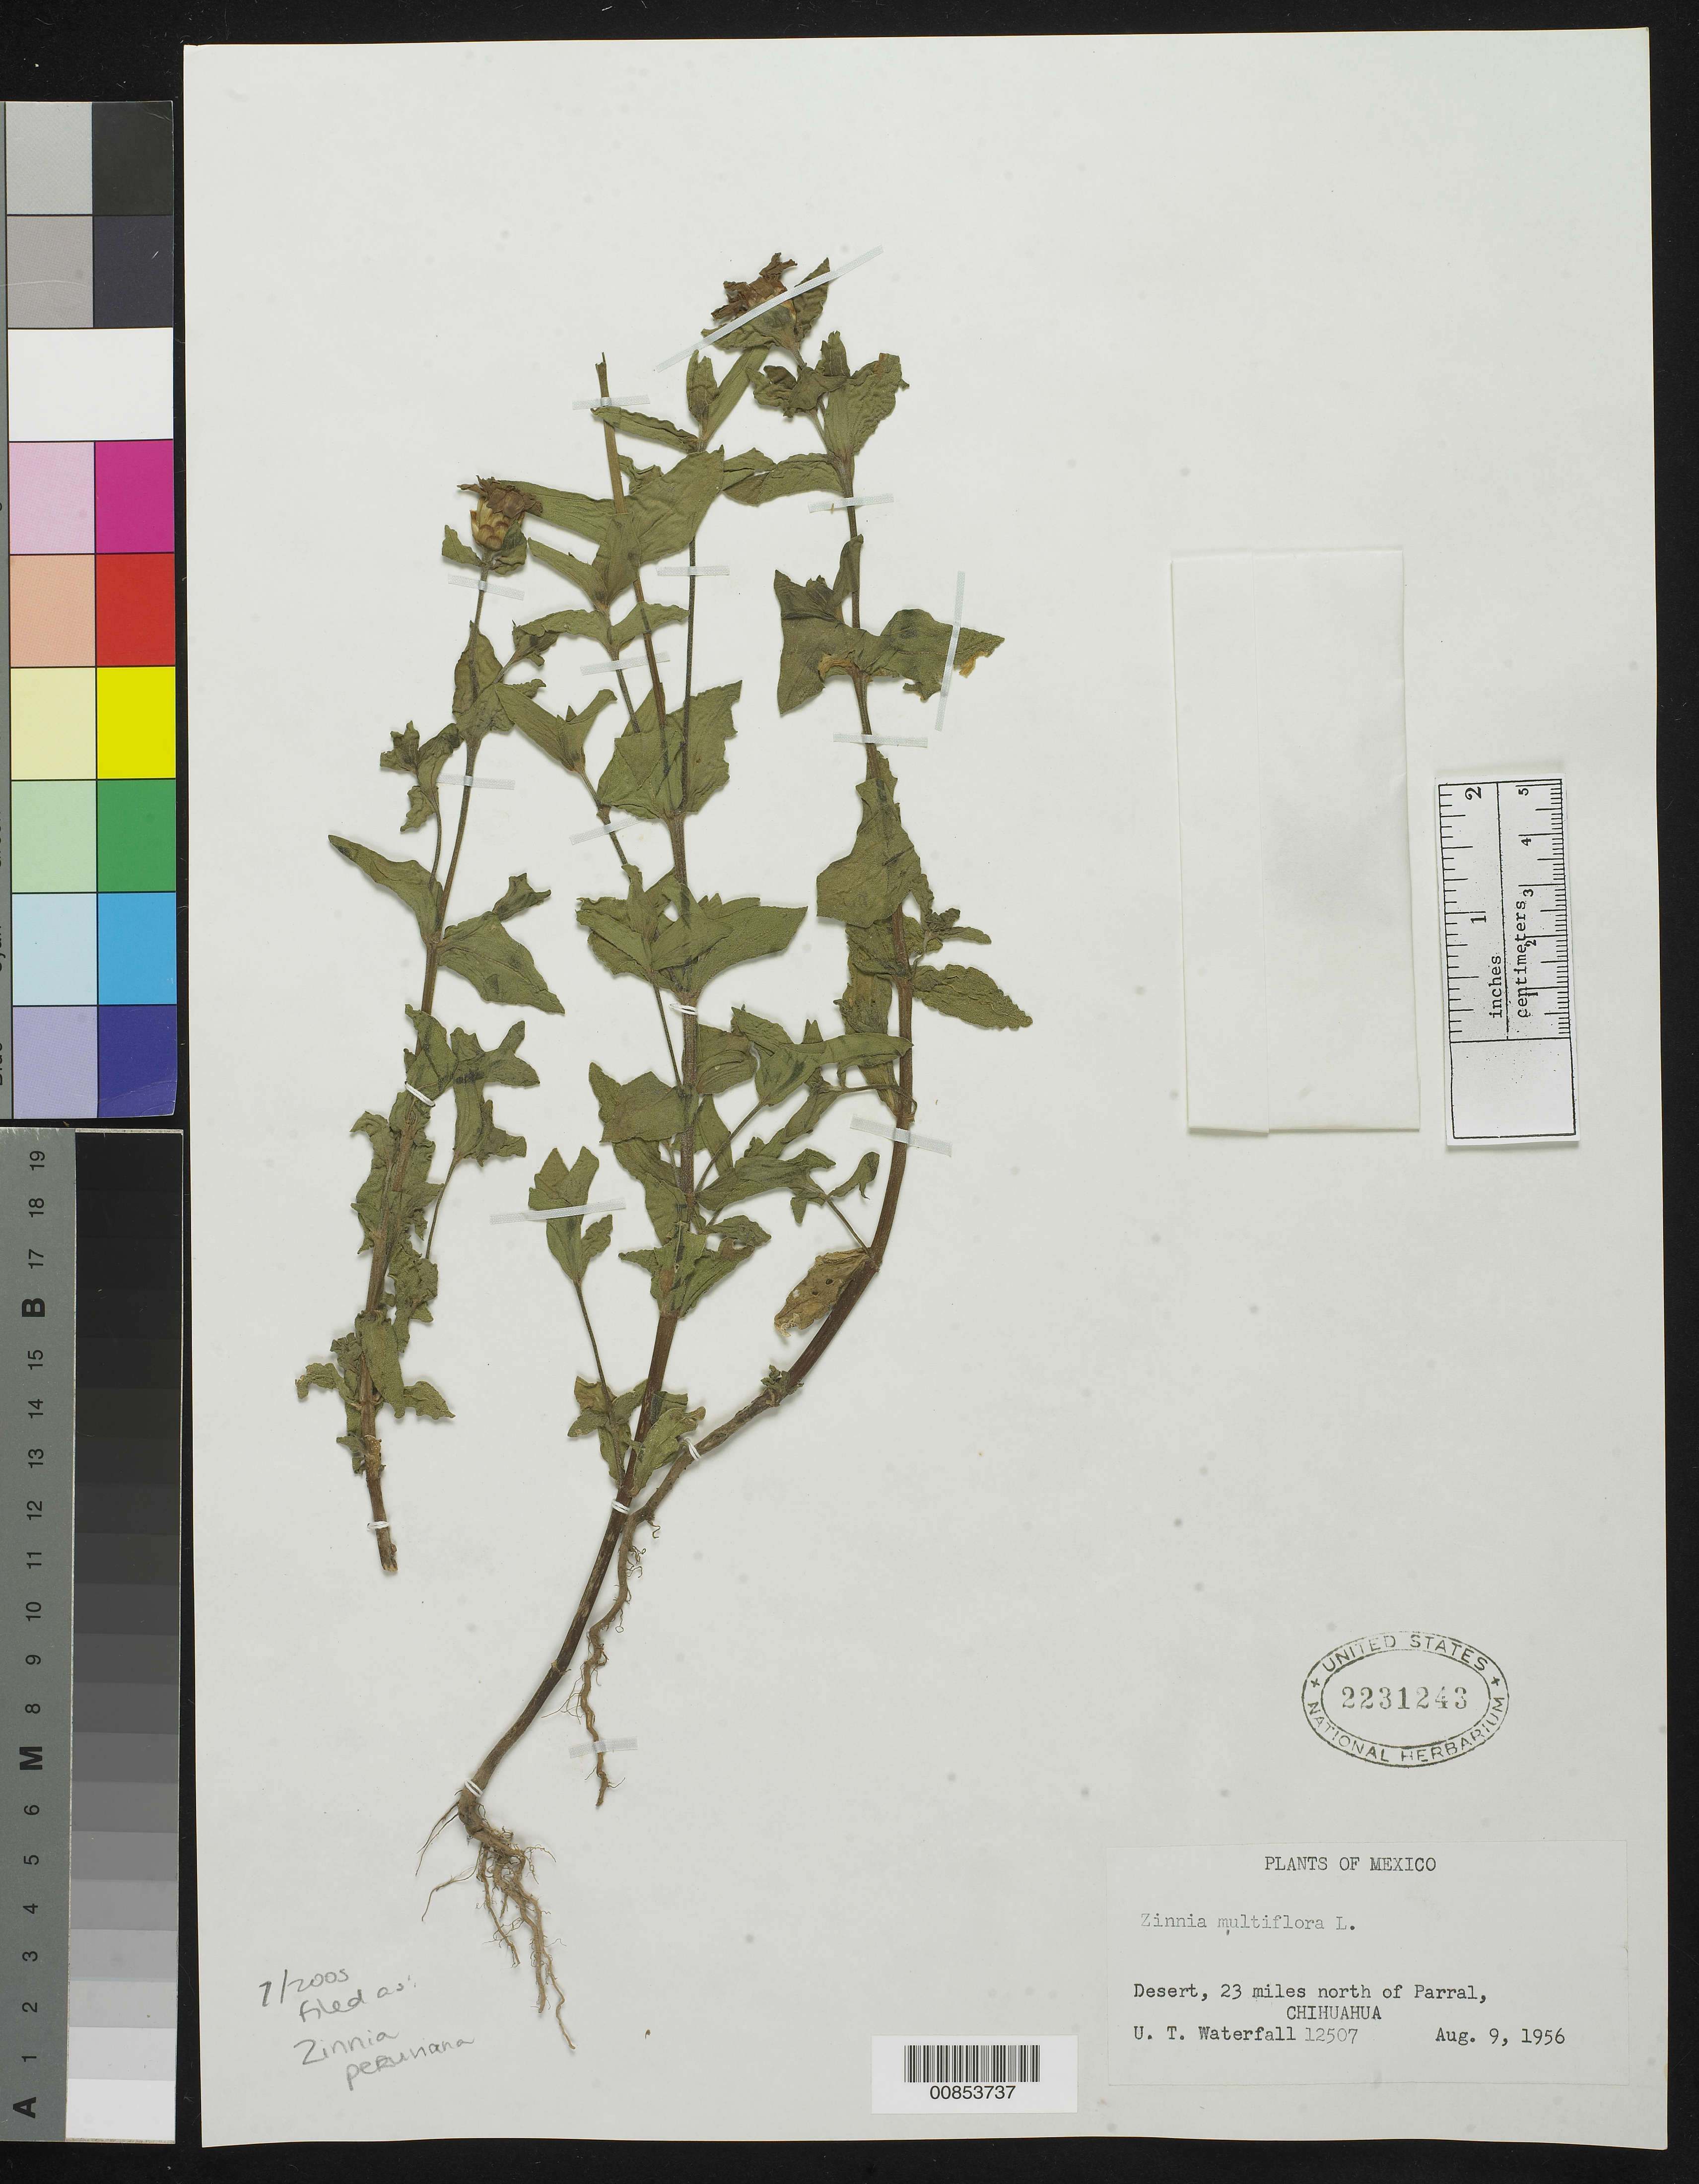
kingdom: Plantae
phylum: Tracheophyta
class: Magnoliopsida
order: Asterales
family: Asteraceae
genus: Zinnia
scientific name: Zinnia peruviana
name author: (L.) L.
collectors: U. T. Waterfall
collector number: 12507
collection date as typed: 09 Aug 1956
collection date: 1956-08-09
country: Mexico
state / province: Chihuahua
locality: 23 miles north of Parral, Chihuahua.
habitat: Desert.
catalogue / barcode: US 2231243